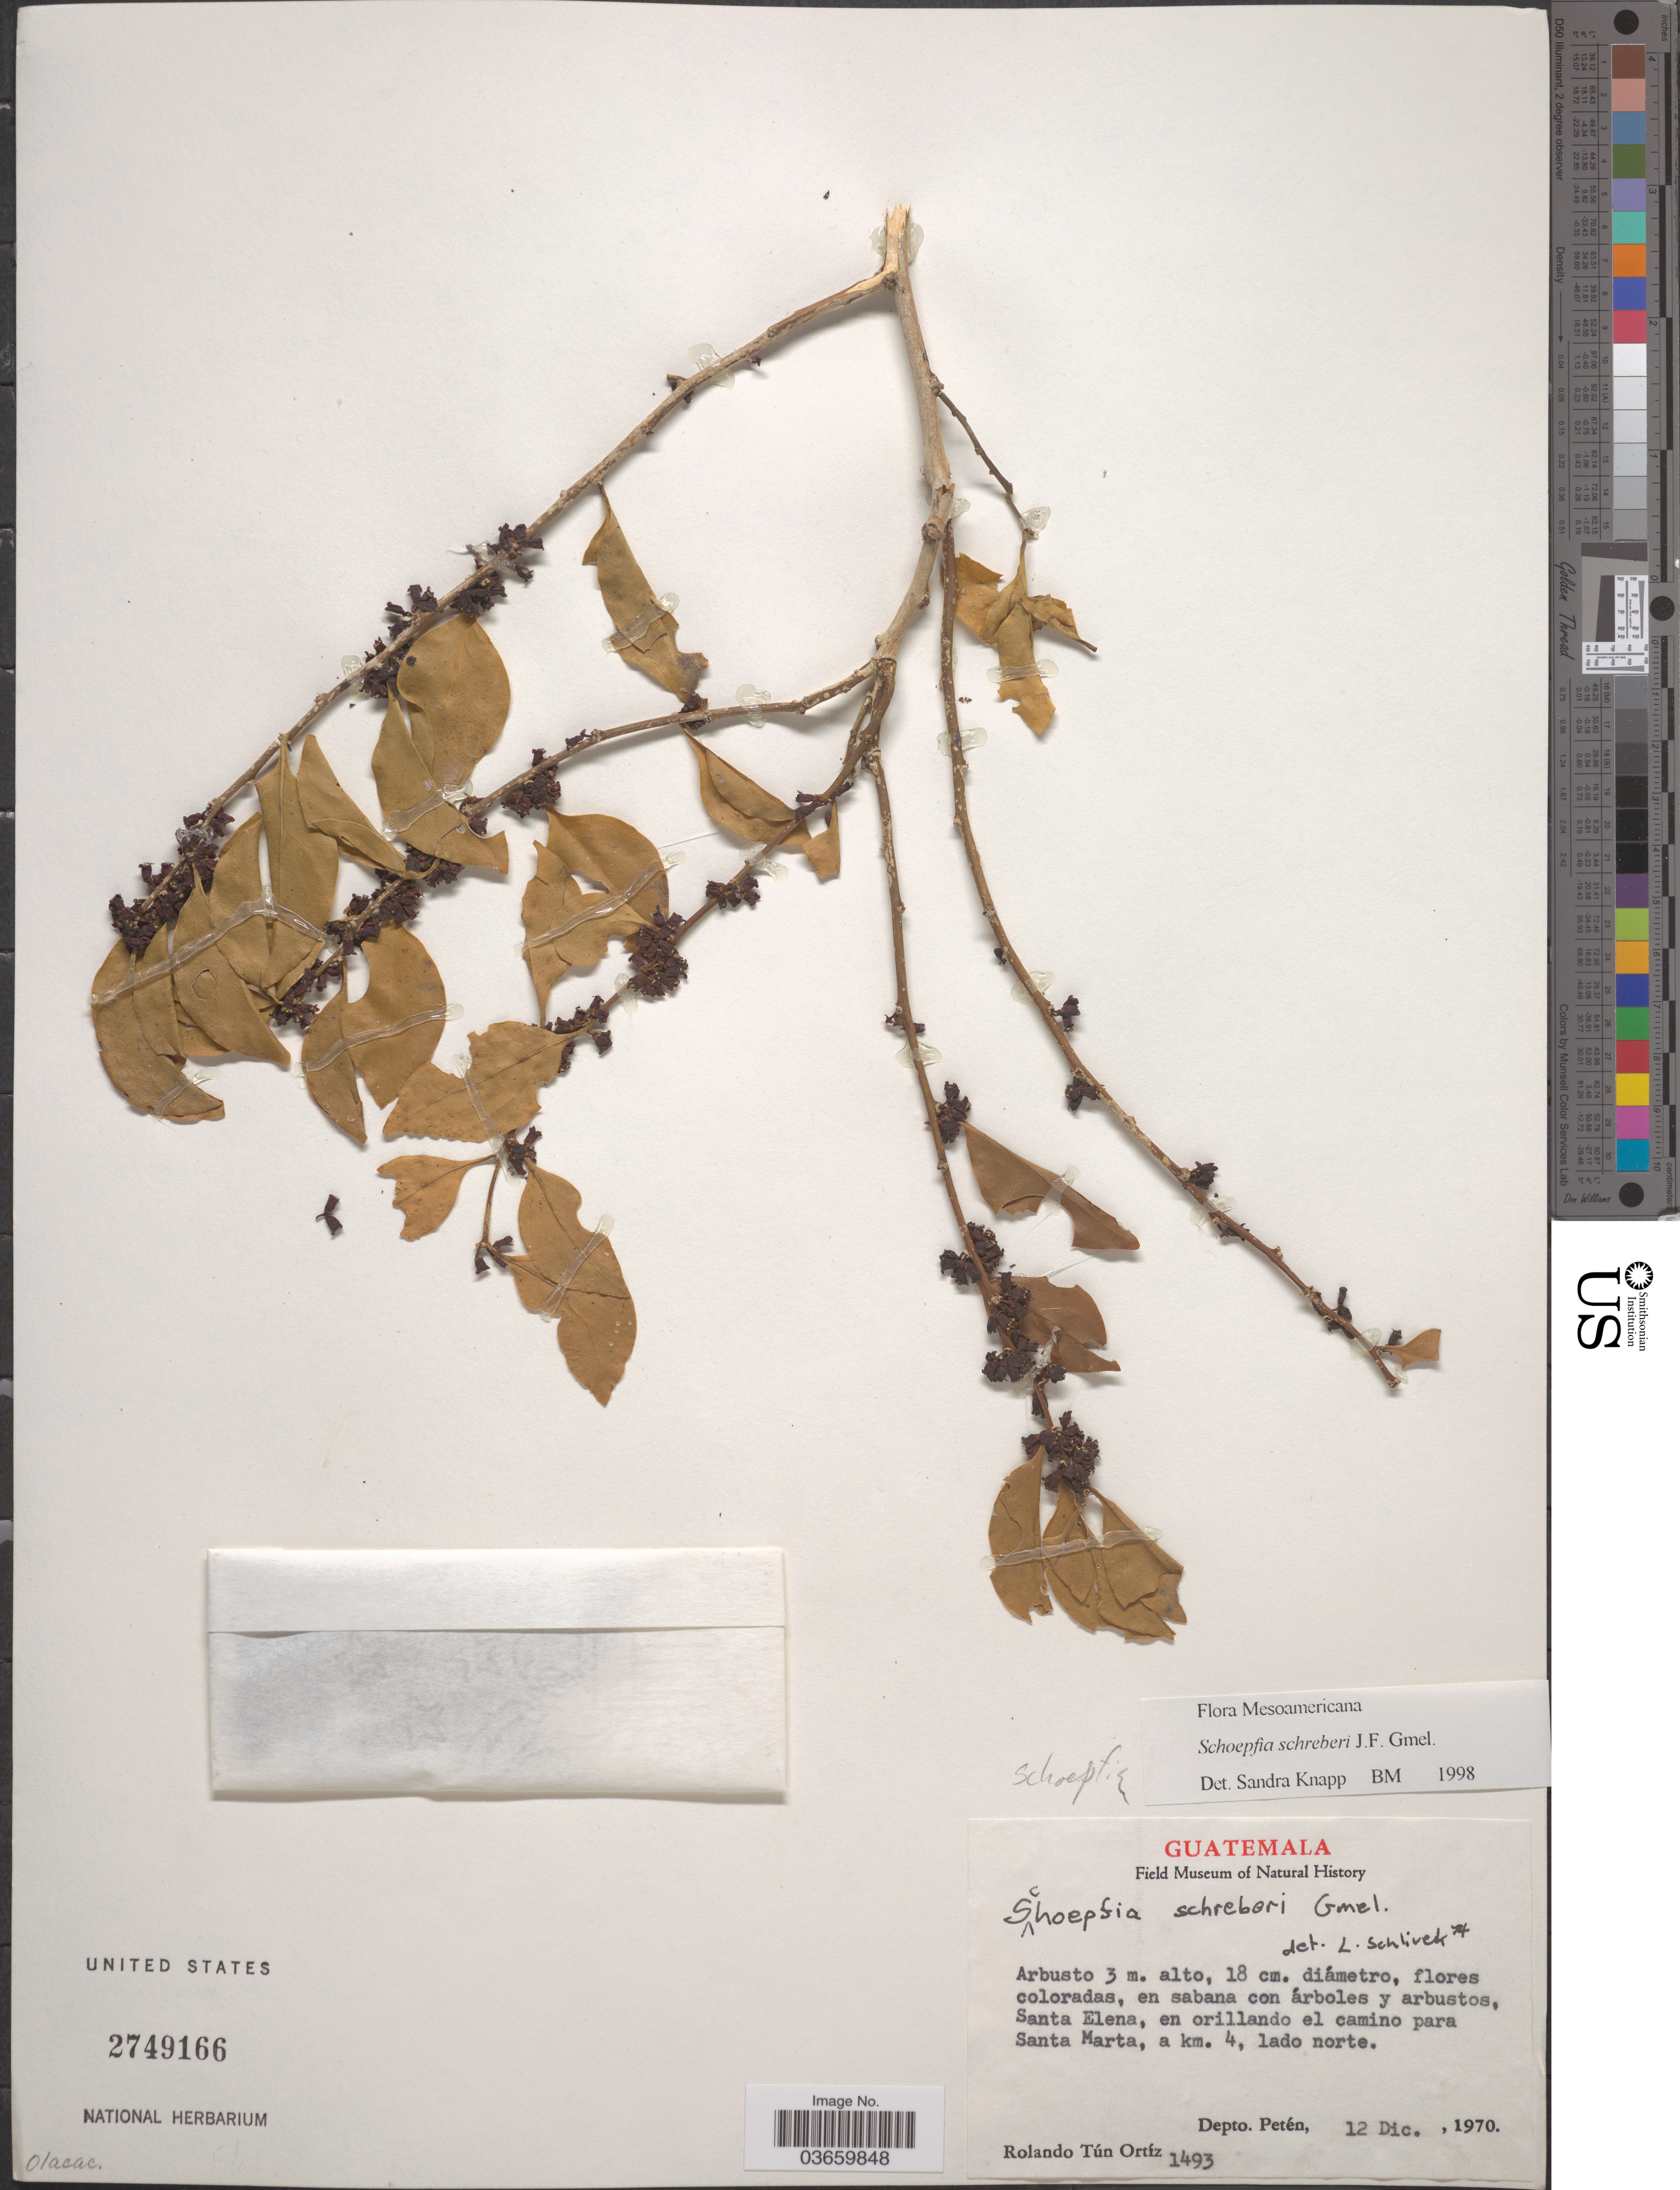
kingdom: Plantae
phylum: Tracheophyta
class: Magnoliopsida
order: Santalales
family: Schoepfiaceae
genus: Schoepfia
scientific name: Schoepfia schreberi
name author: J.F. Gmel.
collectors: R. T. Ortíz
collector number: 1493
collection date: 1970-12-12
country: Guatemala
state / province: El Petén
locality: Santa Elena, en orillando el camino para Santa Marta, a km. 4, lado norte. Depto. Petén.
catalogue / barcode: US 2749166